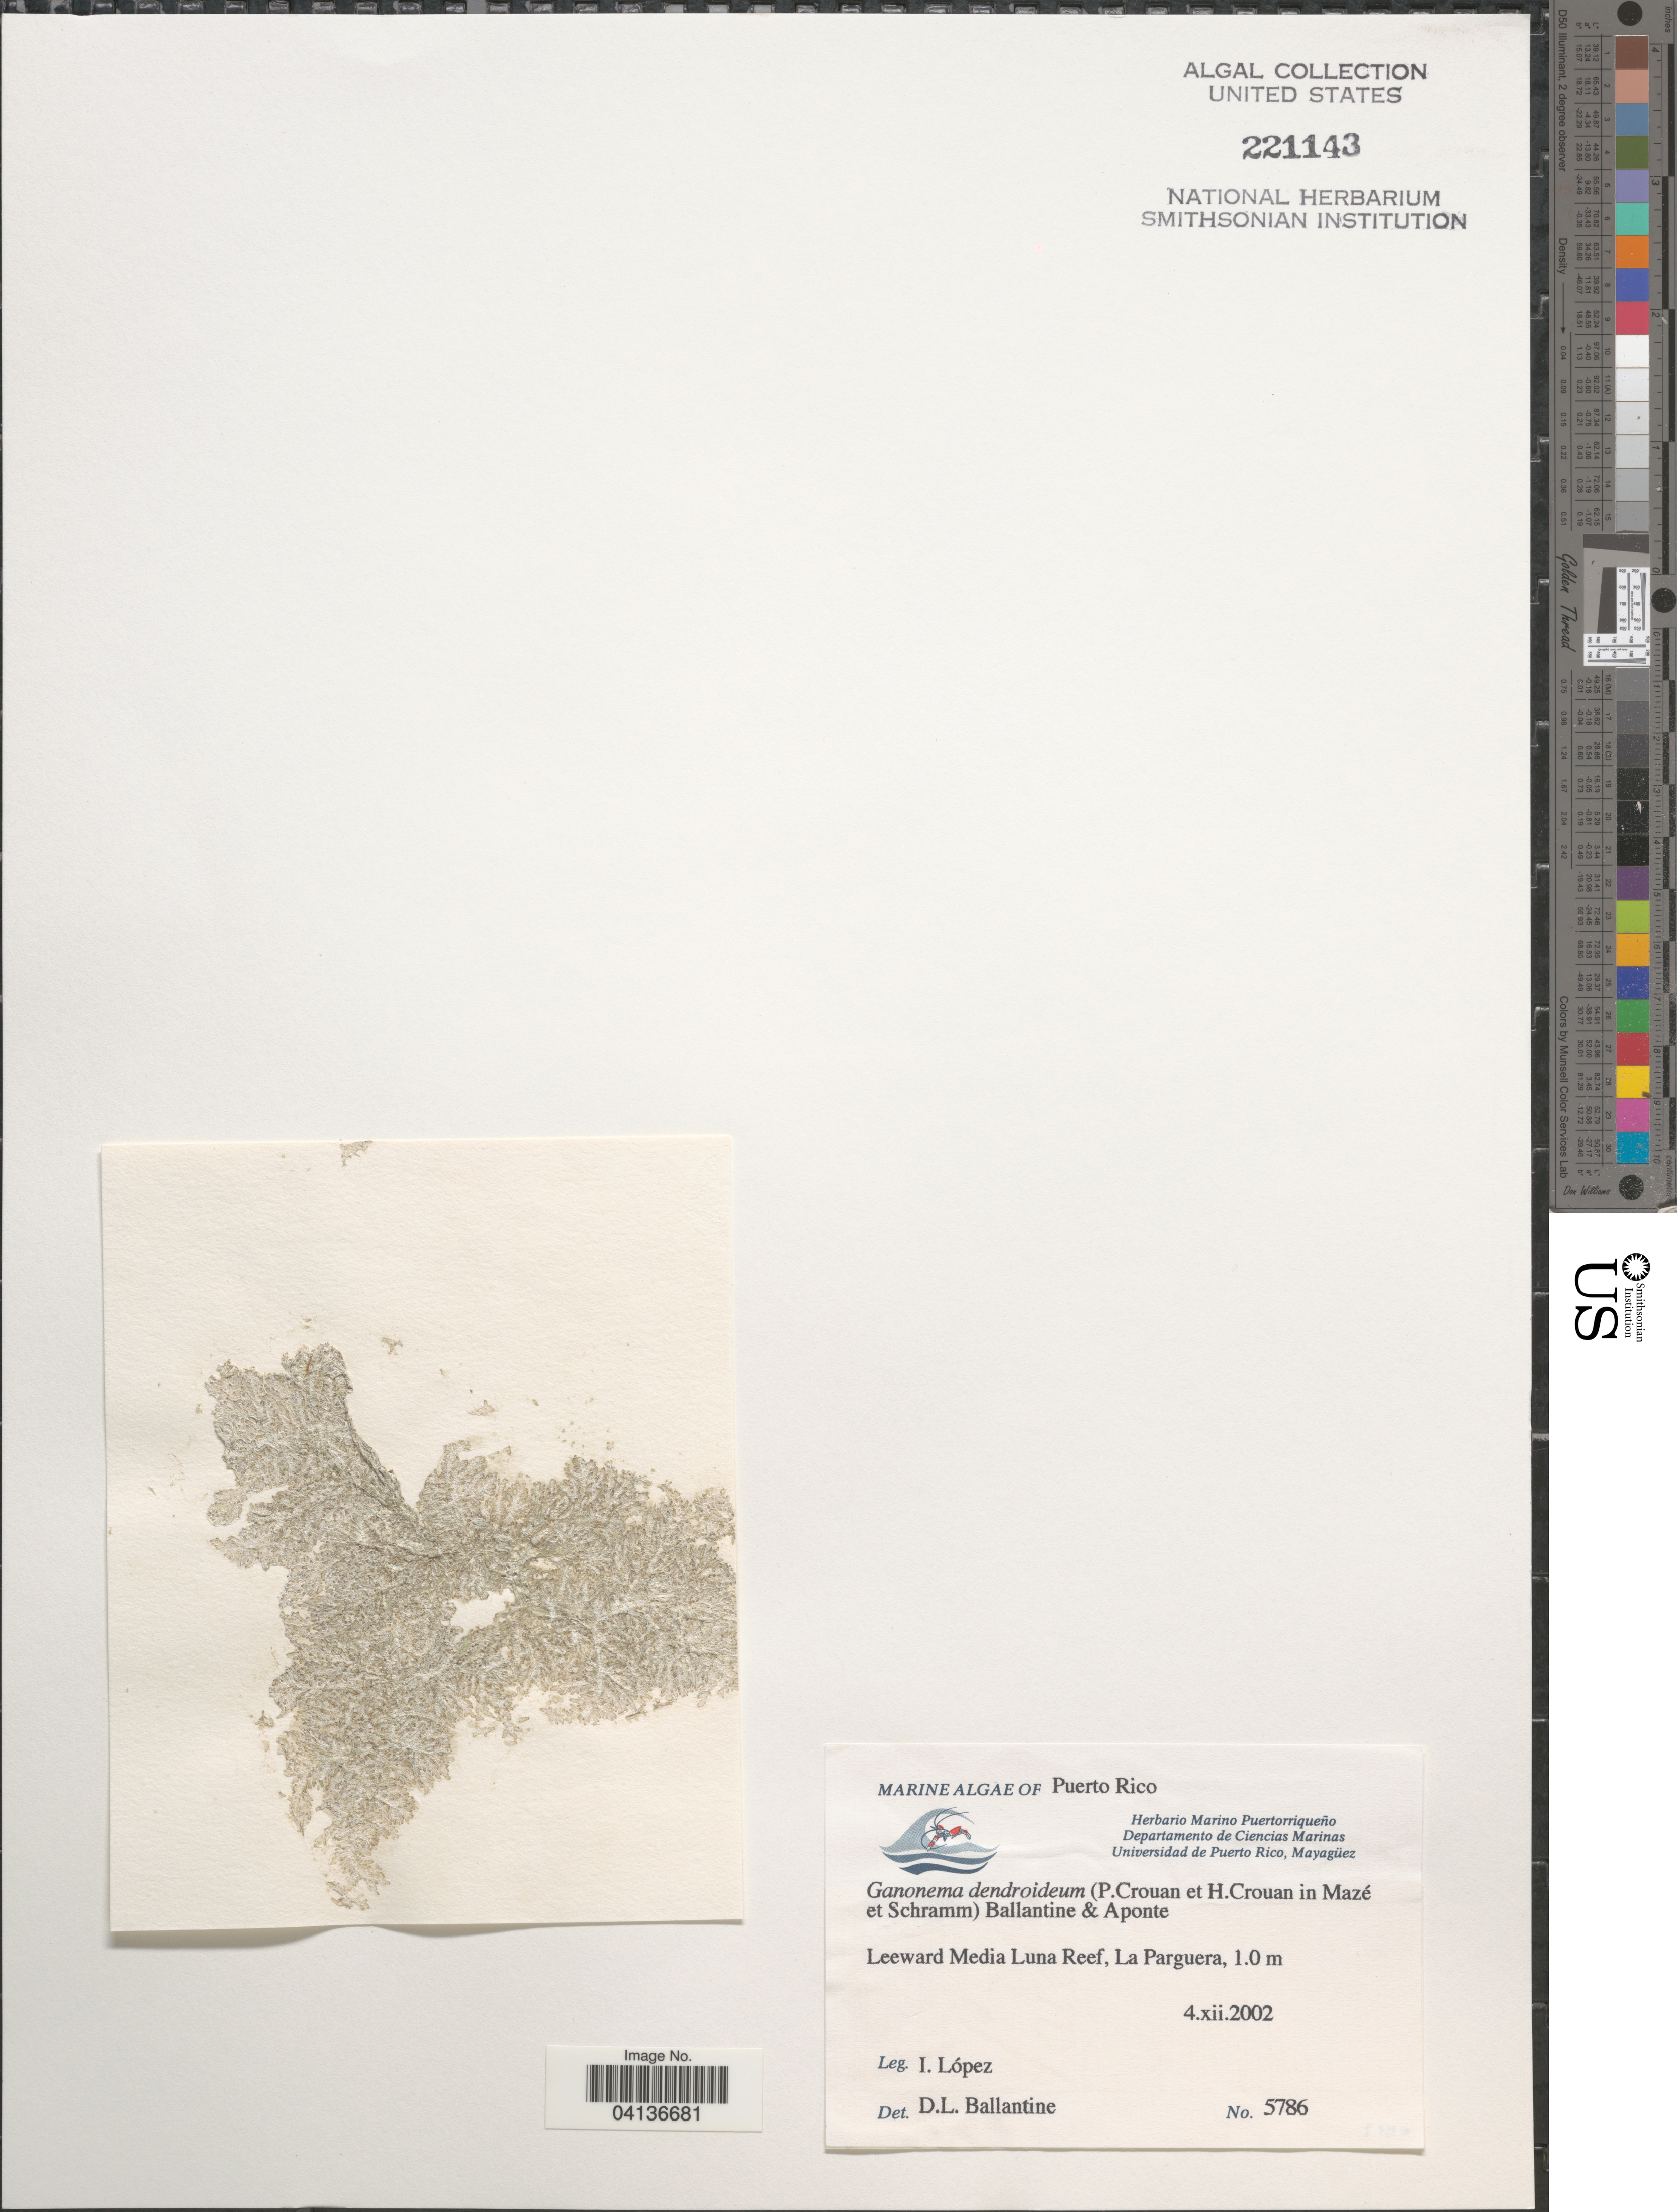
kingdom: Plantae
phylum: Rhodophyta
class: Florideophyceae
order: Nemaliales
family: Liagoraceae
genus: Gloiocallis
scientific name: Gloiocallis dendroidea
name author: (P. Crouan & H. Crouan) S.-M. Lin et al.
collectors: I. Lopéz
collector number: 5786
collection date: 2002-12-04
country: Puerto Rico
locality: Leeward Media Luna Reef, La Parguera.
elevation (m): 1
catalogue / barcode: US 221143